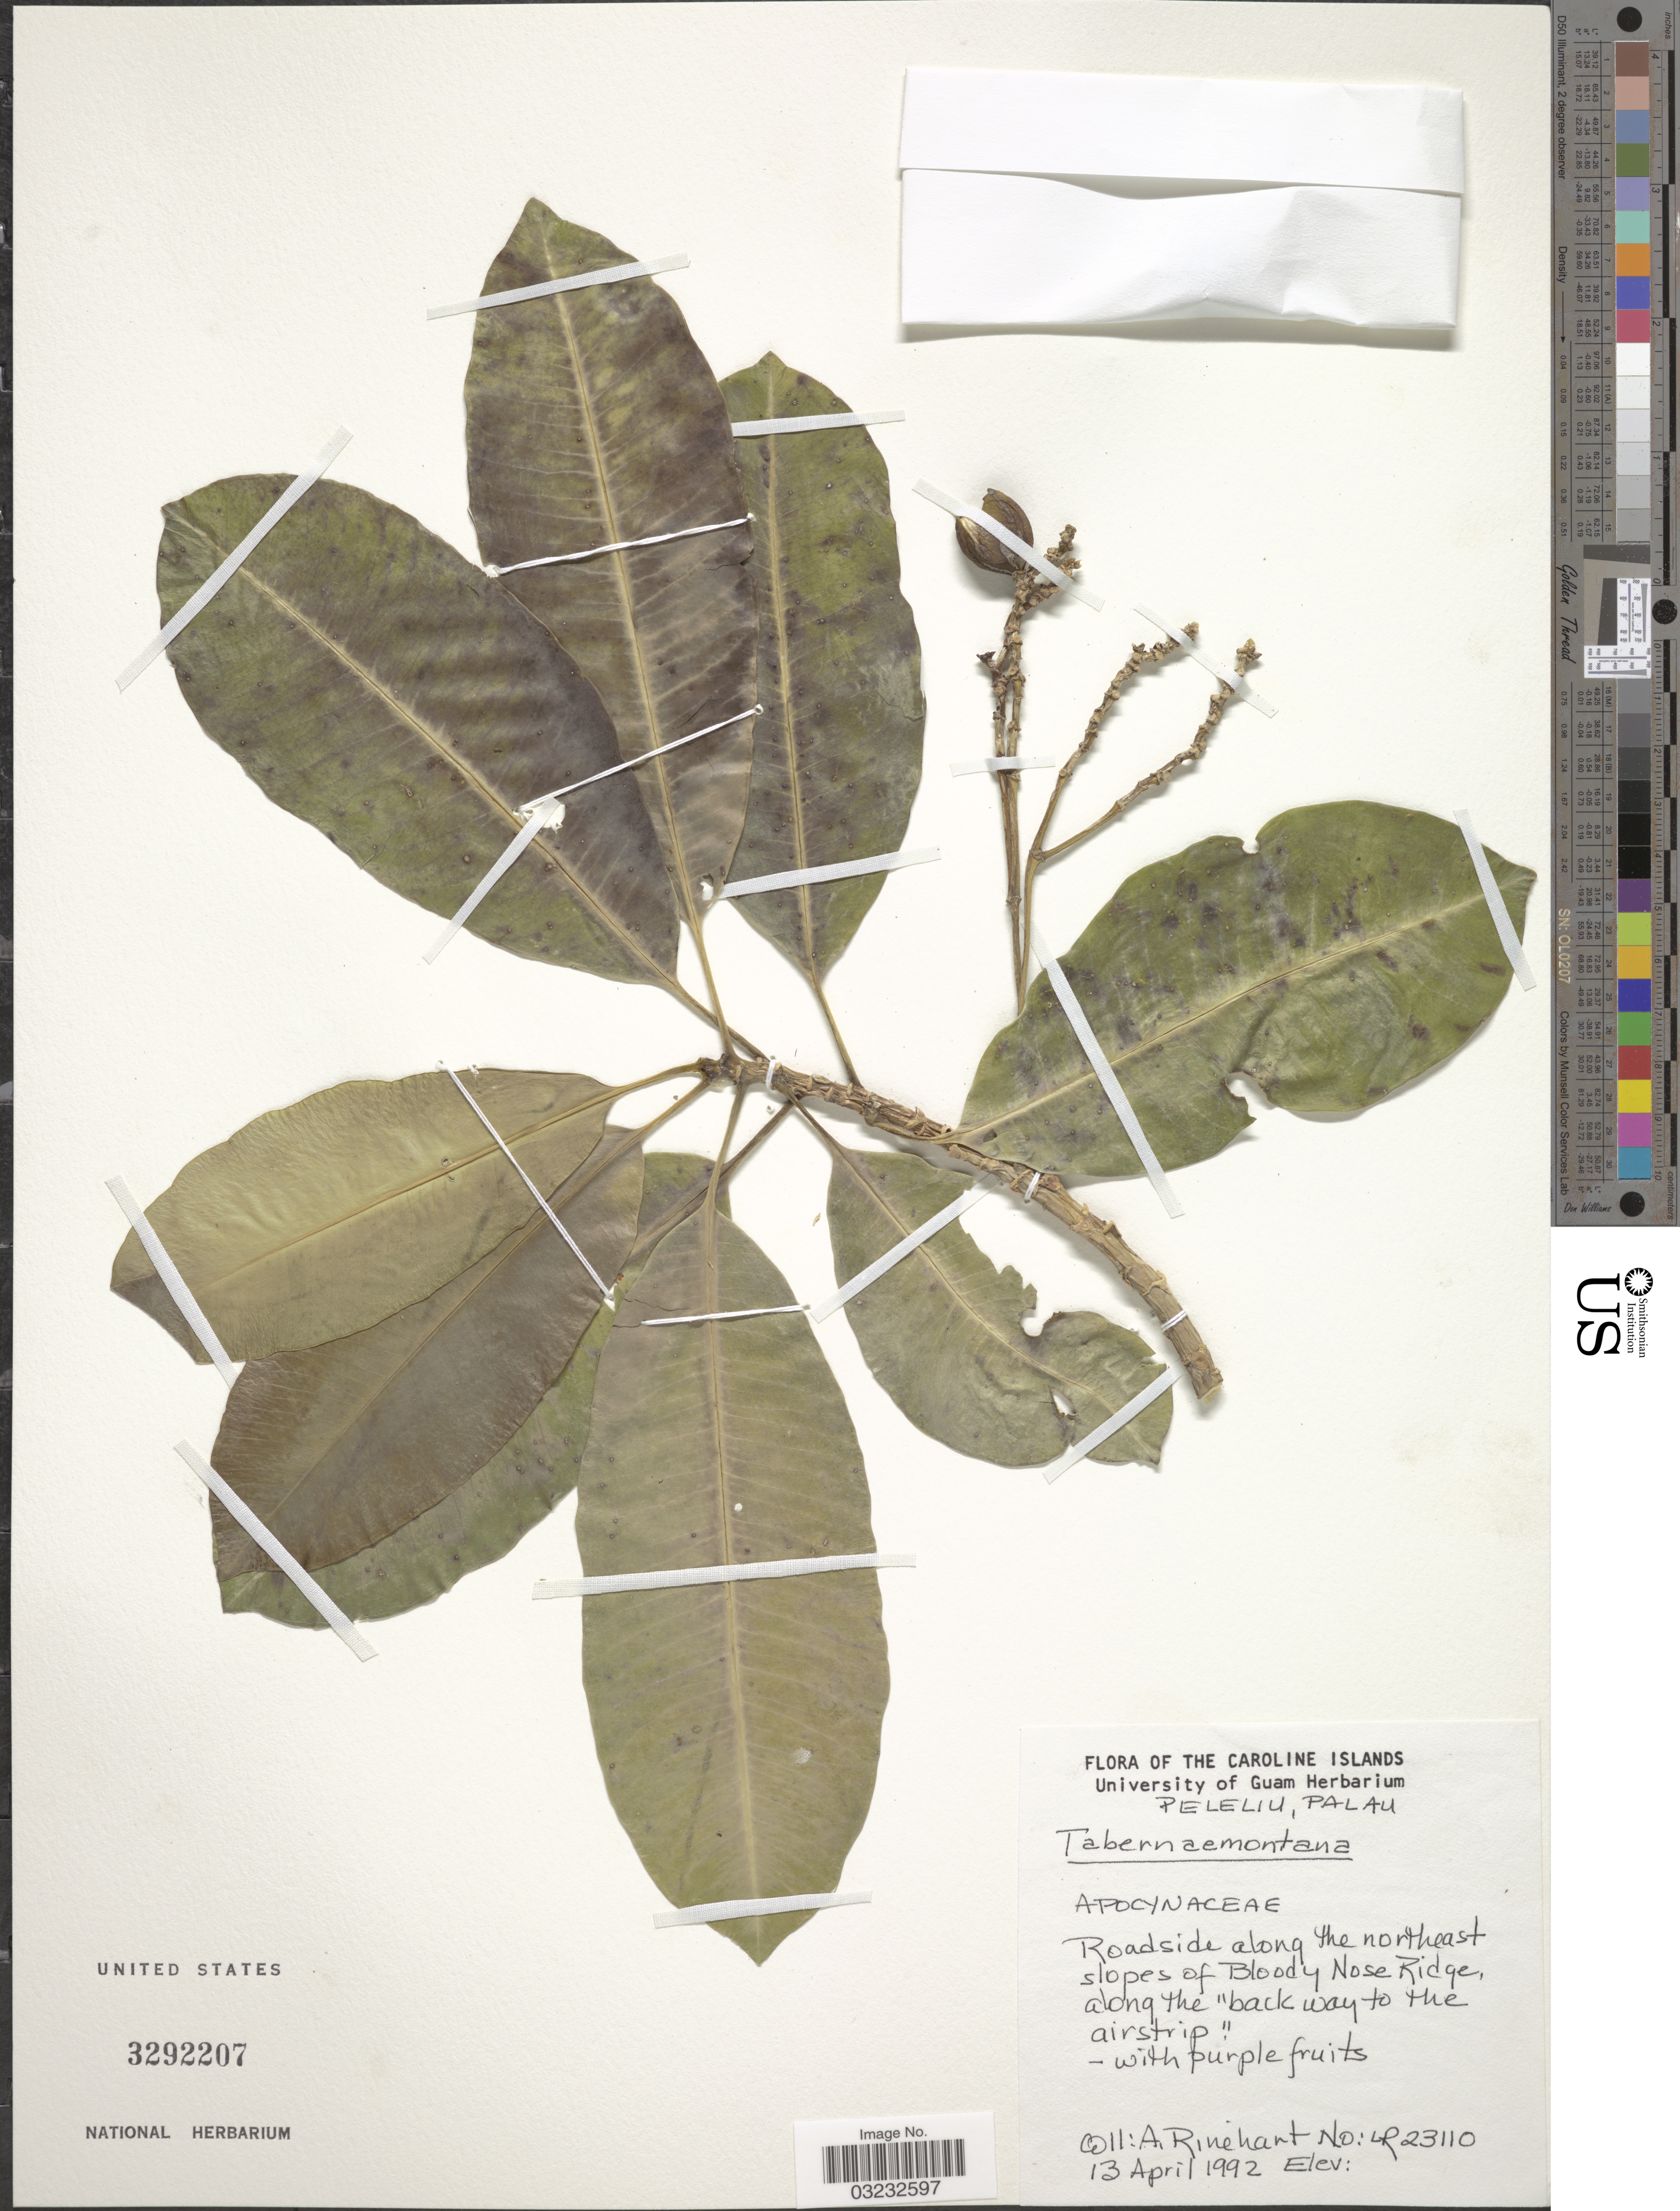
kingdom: Plantae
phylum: Tracheophyta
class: Magnoliopsida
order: Gentianales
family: Apocynaceae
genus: Tabernaemontana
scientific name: Tabernaemontana sp.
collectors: A. Rinehart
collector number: LR23110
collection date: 1992-04-13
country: Palau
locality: The Caroline Islands, Peleliu, Palau, Roadside along the northeast slopes of Bloody Nose Ridge.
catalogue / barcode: US 3292207